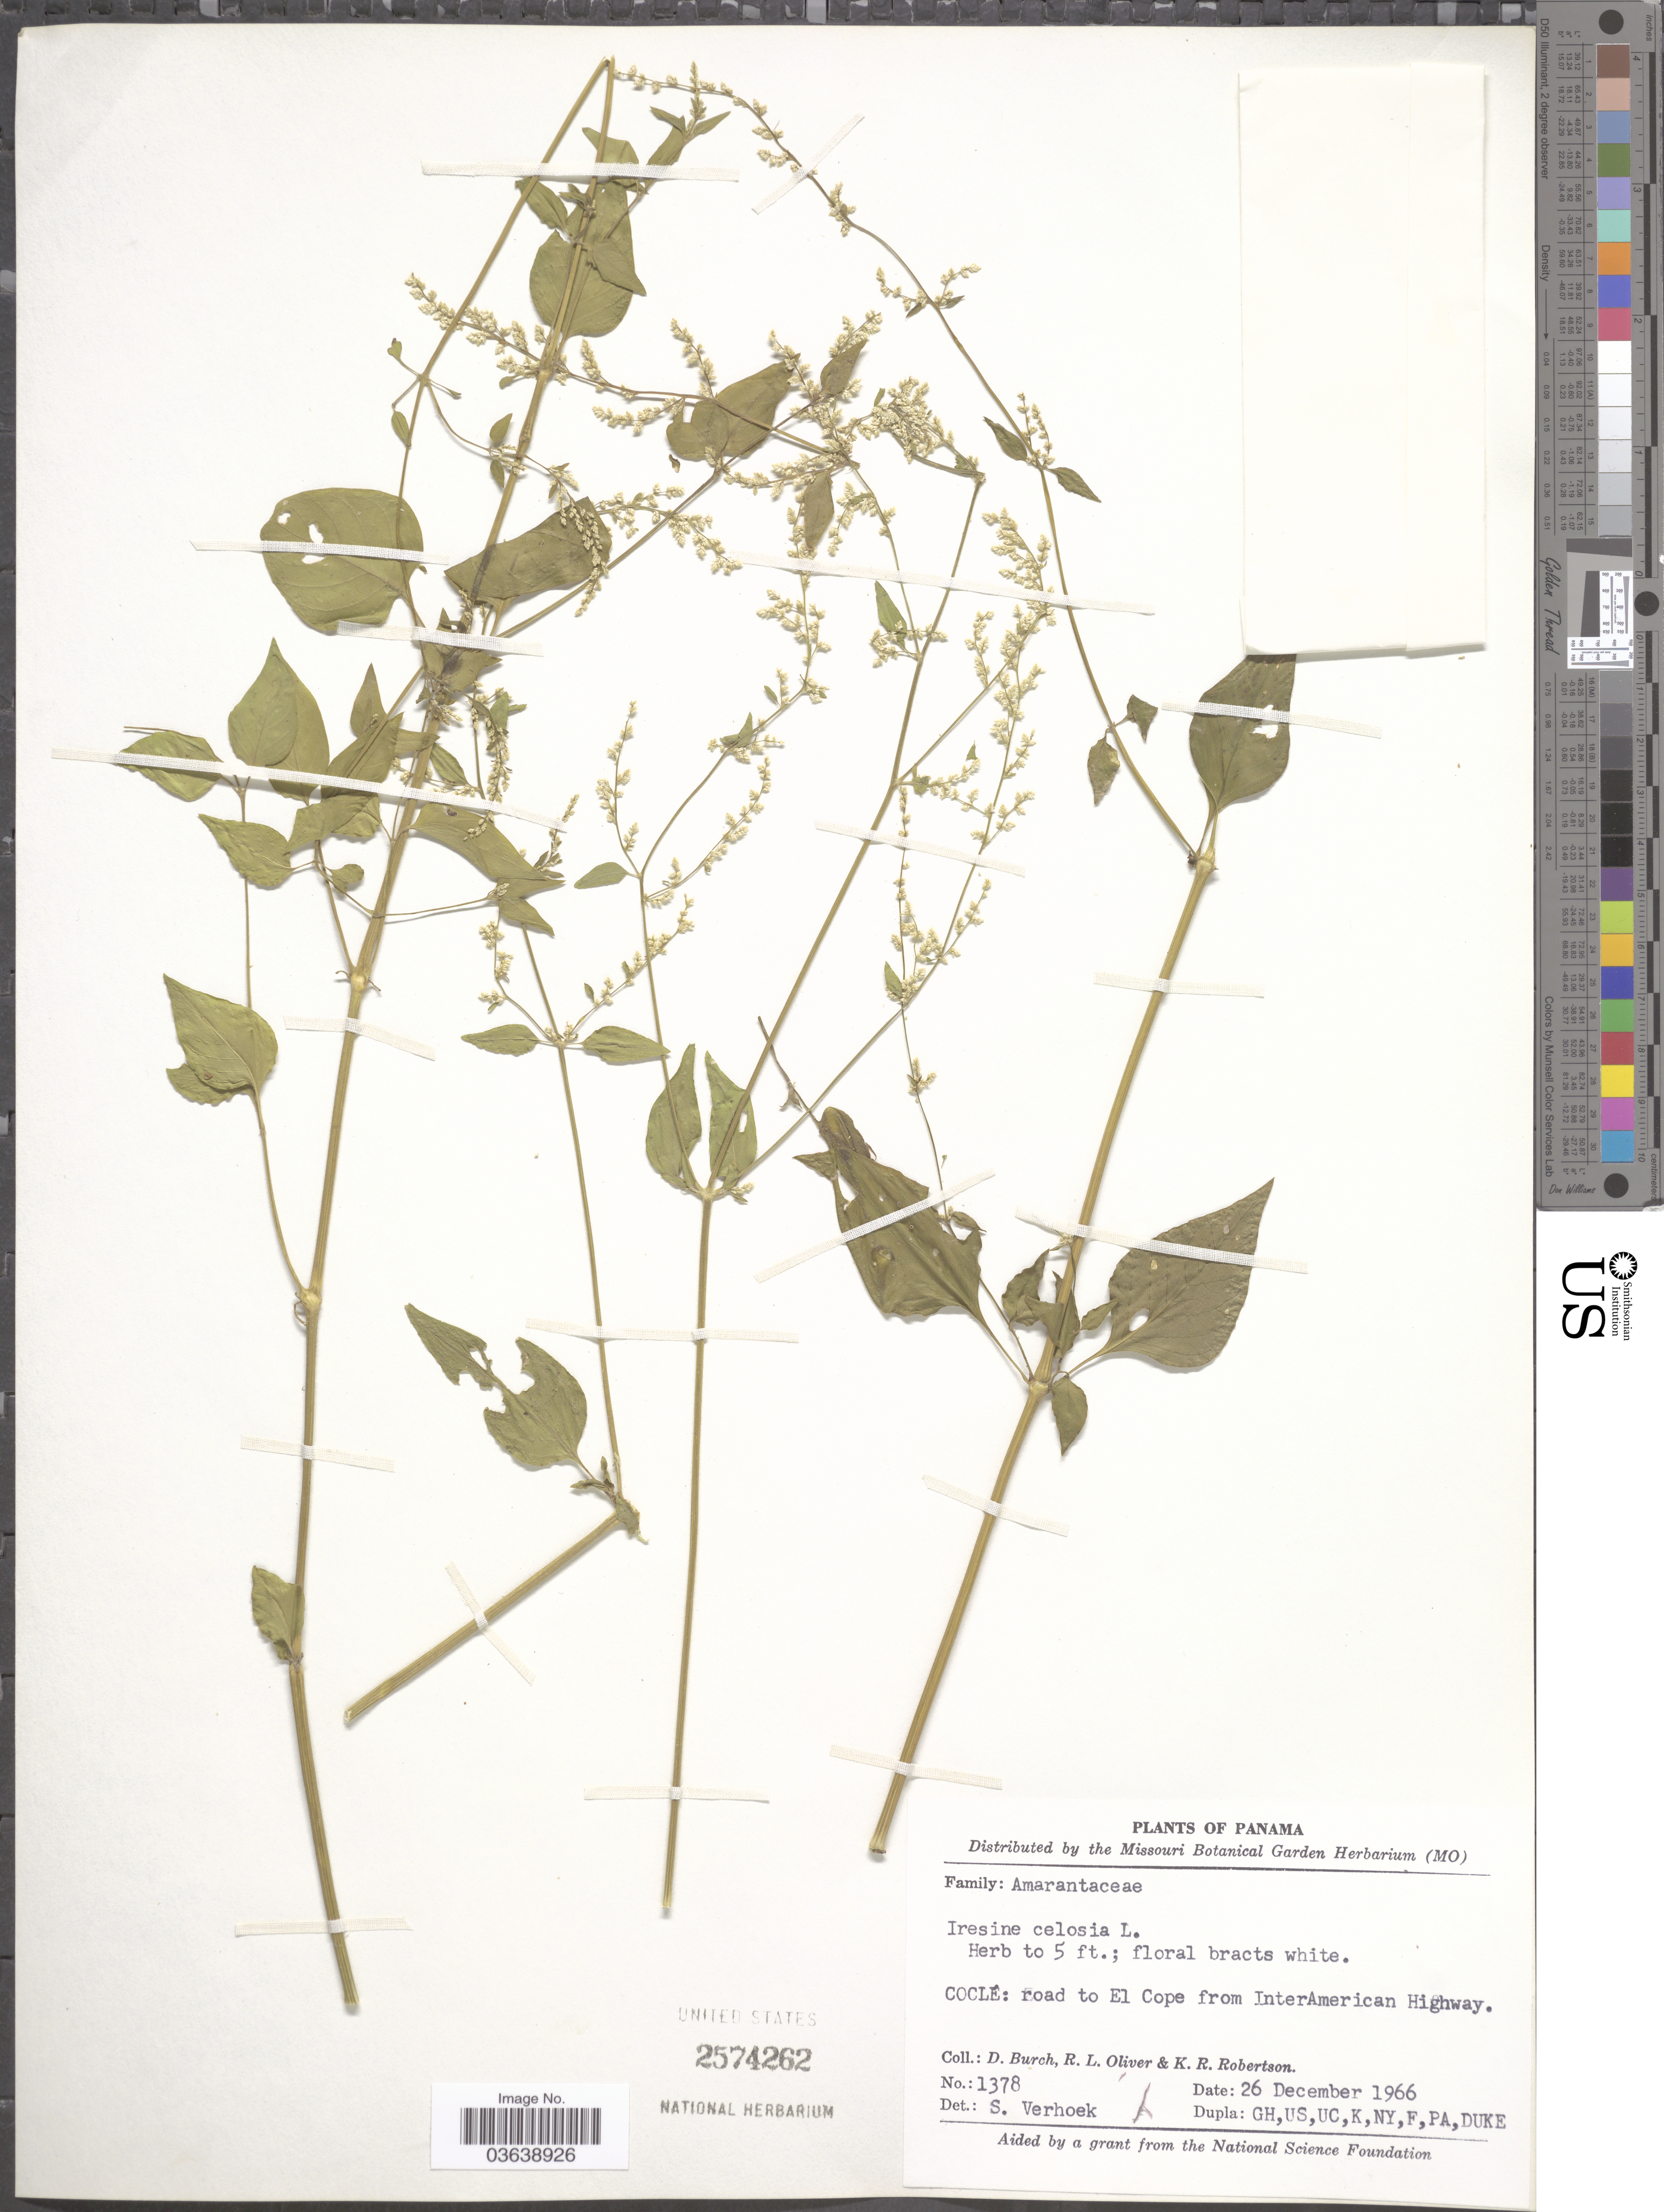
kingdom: Plantae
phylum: Tracheophyta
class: Magnoliopsida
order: Caryophyllales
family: Amaranthaceae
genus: Iresine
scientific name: Iresine celosia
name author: L.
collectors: D. Burch, R. Oliver & K. Robertson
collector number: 1378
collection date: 1966-12-26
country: Panama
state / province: Coclé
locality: Road to El Cope from InterAmerican Highway.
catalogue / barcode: US 2574262